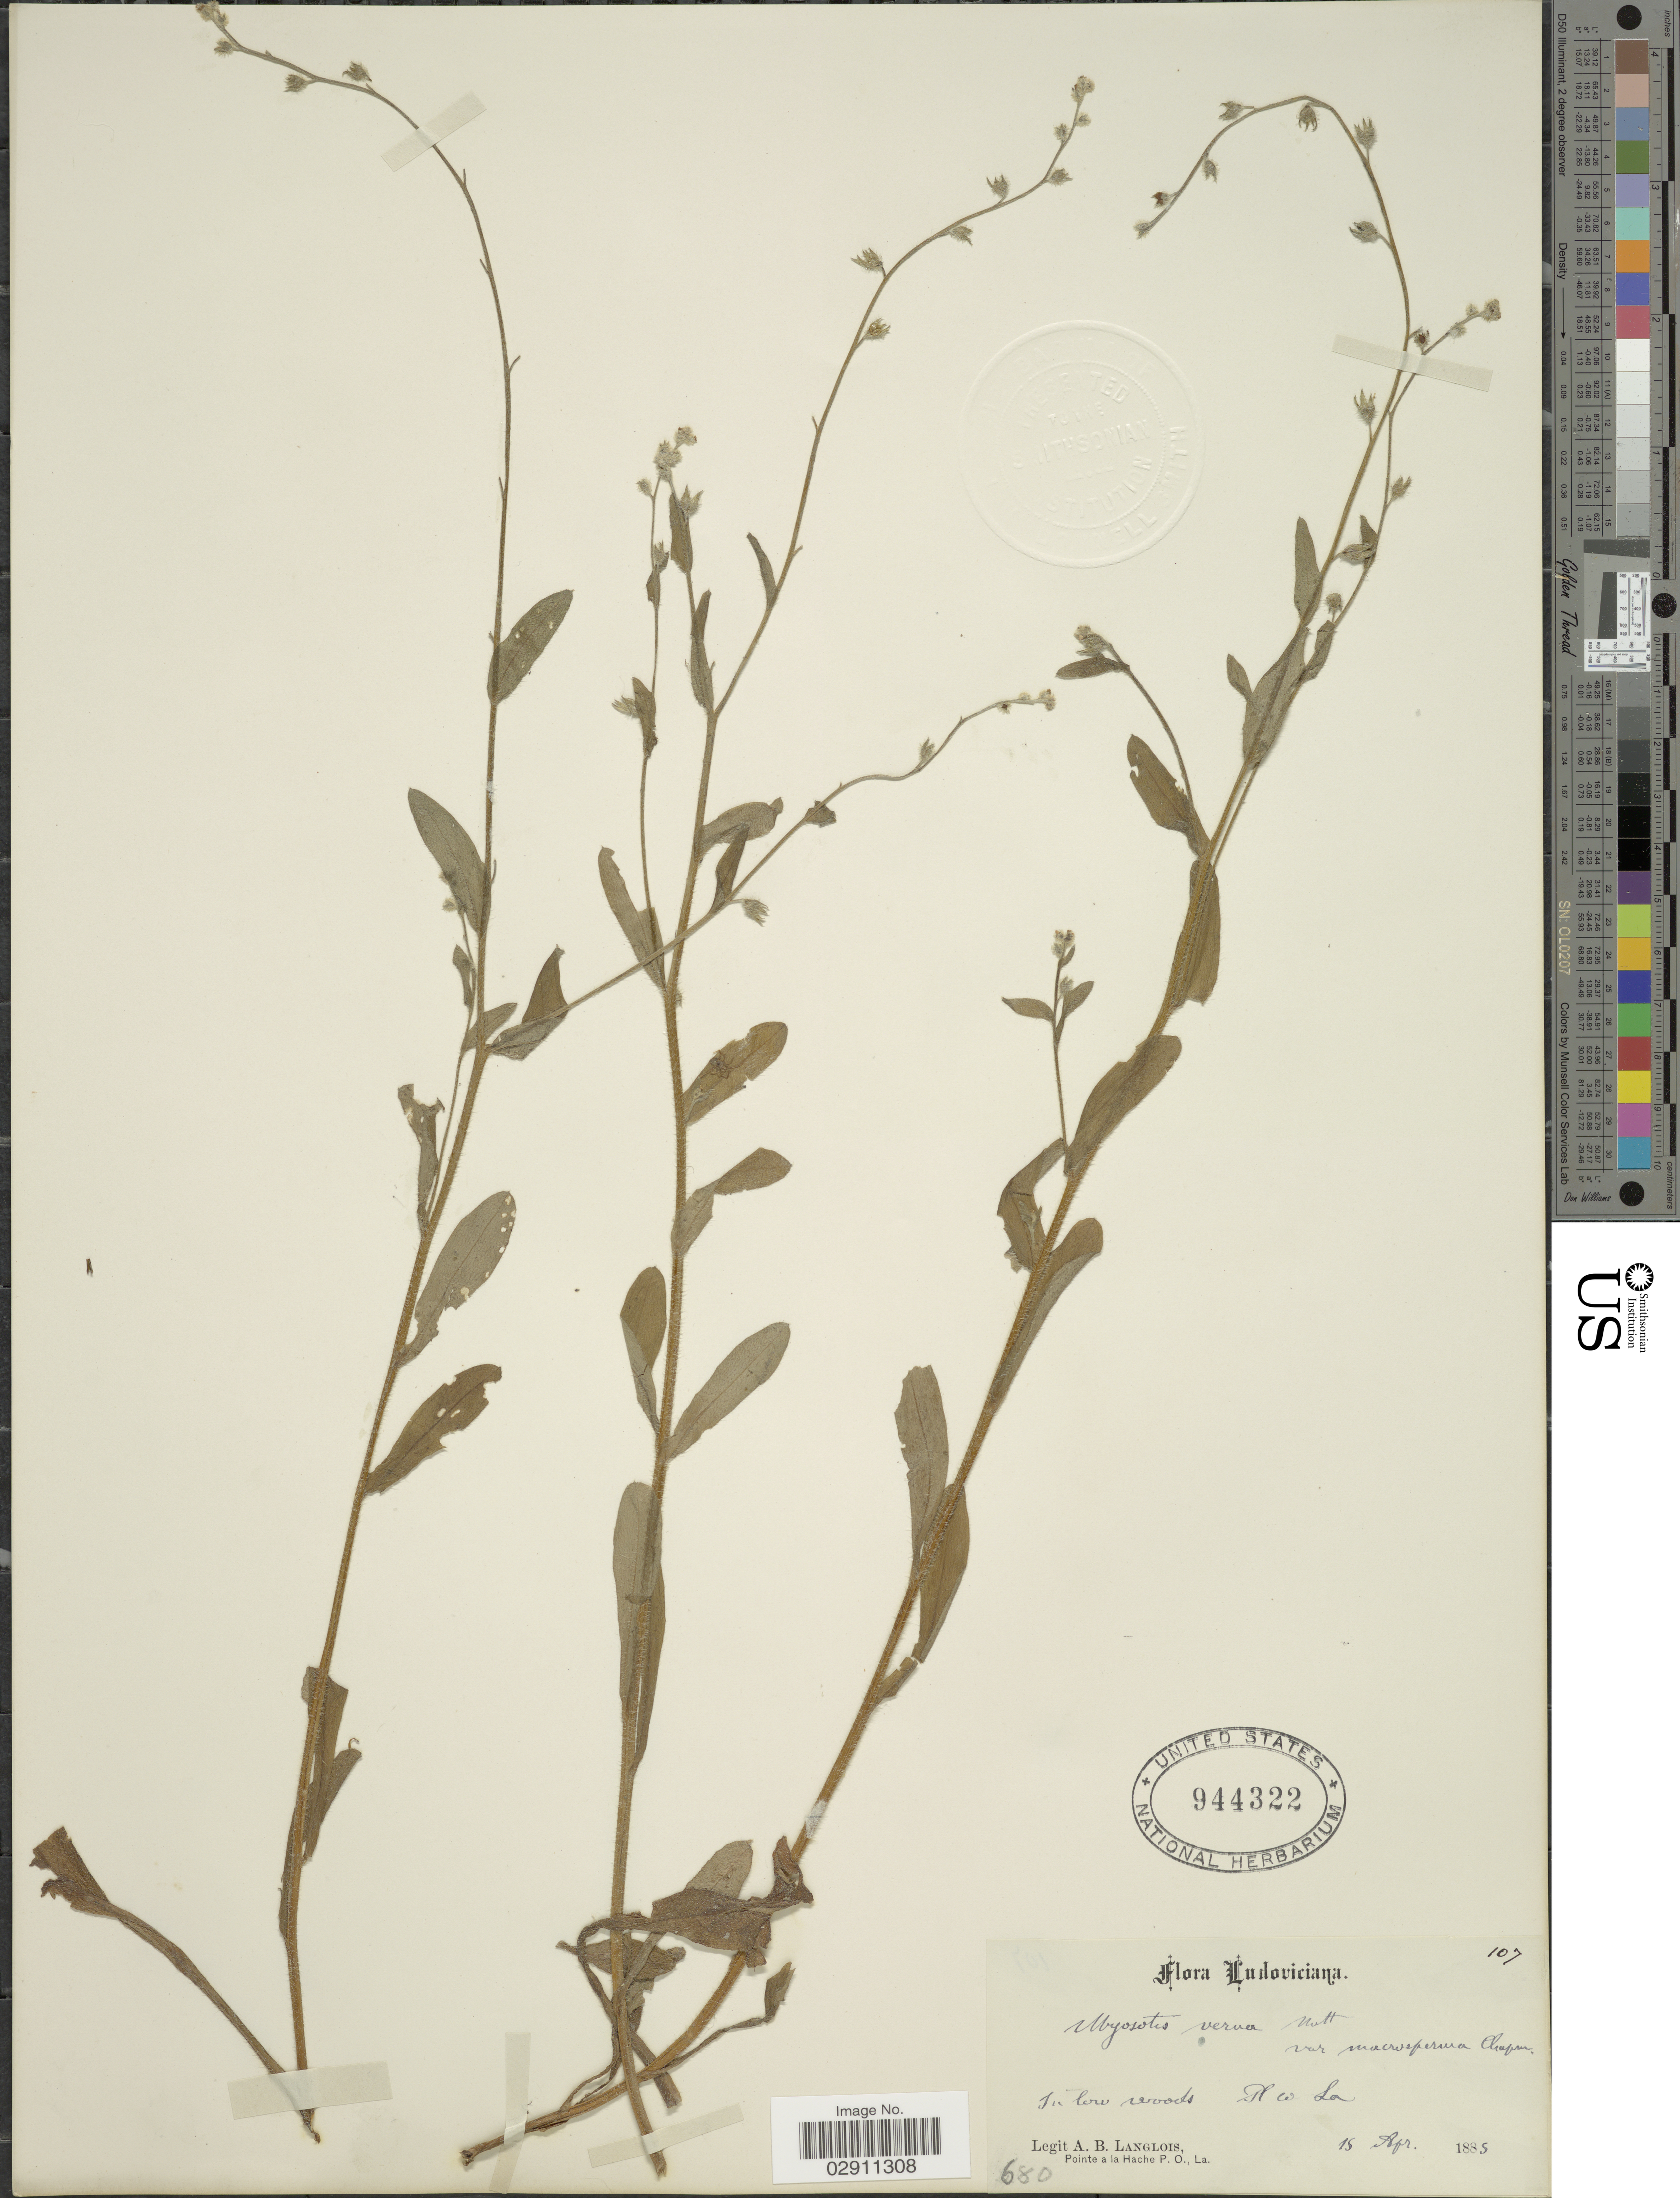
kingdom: Plantae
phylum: Tracheophyta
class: Magnoliopsida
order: Boraginales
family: Boraginaceae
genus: Myosotis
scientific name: Myosotis macrosperma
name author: Engelm.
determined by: Goldman, Doug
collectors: A. Langlois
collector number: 107/680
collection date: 1885-04-15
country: United States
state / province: Louisiana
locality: Pl w La.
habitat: In the woods.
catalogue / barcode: US 944322